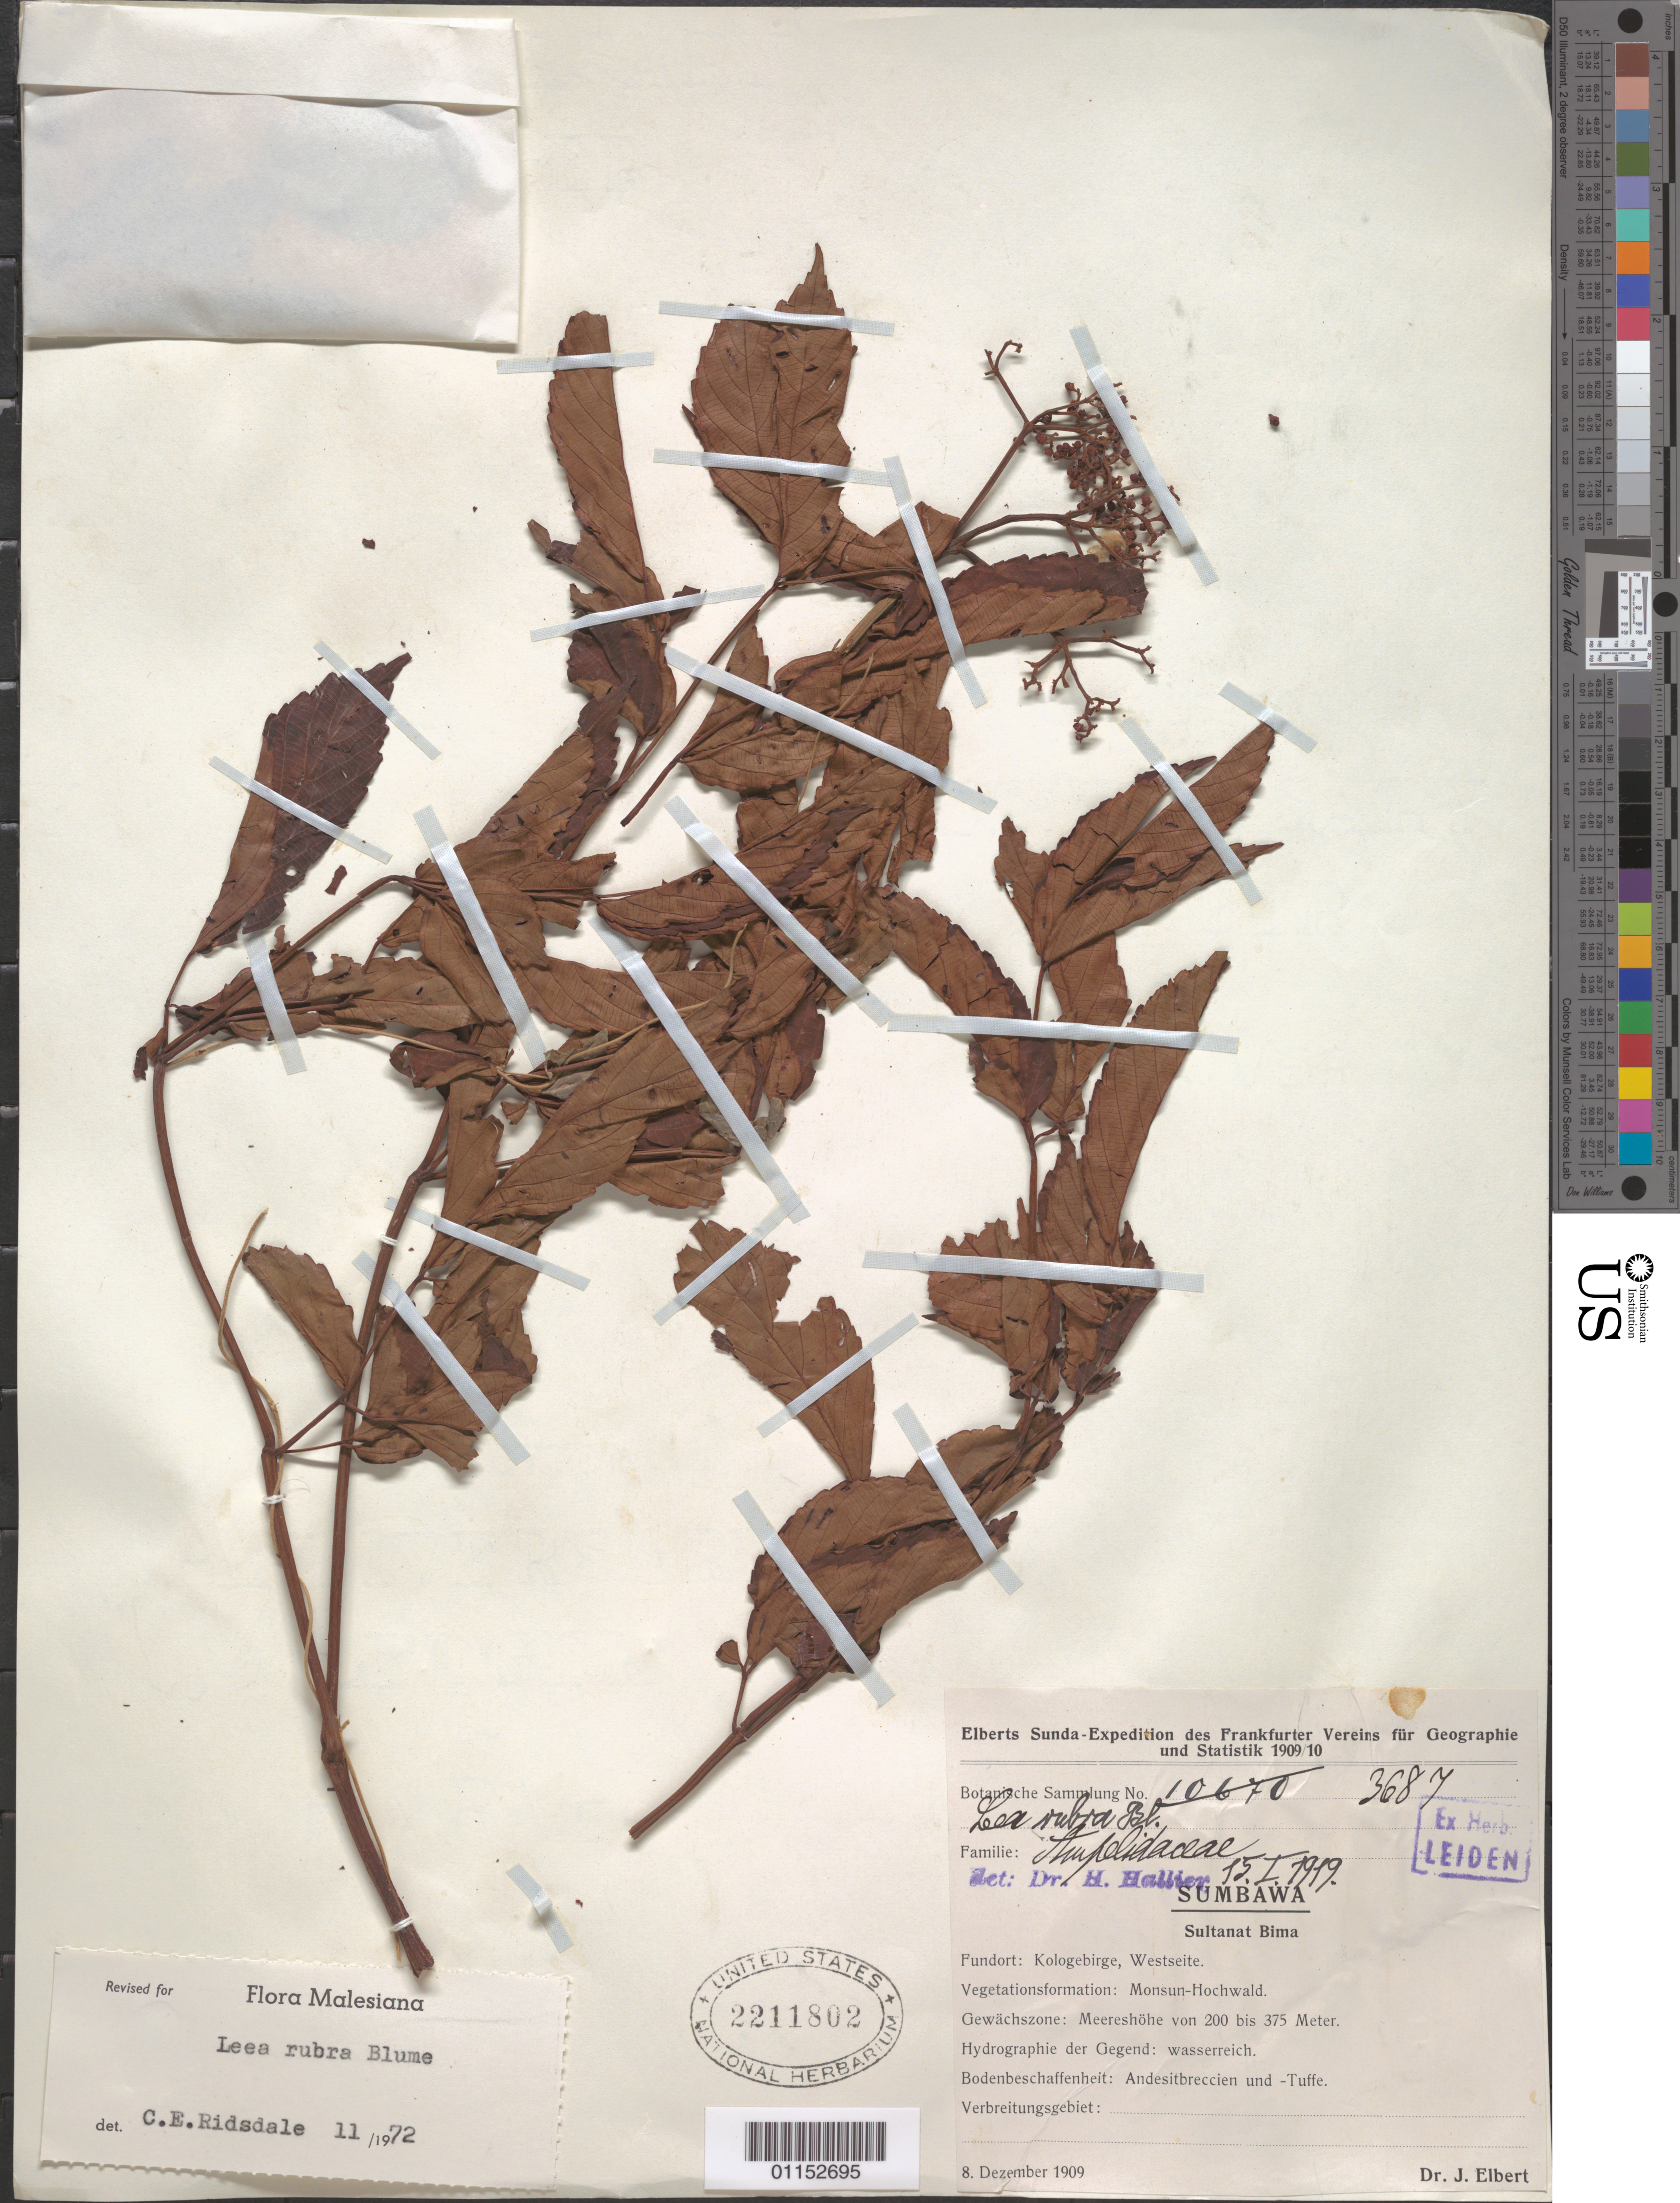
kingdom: Plantae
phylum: Tracheophyta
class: Magnoliopsida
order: Vitales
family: Vitaceae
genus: Leea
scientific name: Leea rubra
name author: Blume & Spreng.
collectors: J. Elbert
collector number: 3687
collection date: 1909-12-08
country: Indonesia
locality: Sumbawa. Kologebirge, Westseite.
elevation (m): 200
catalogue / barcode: US 2211802